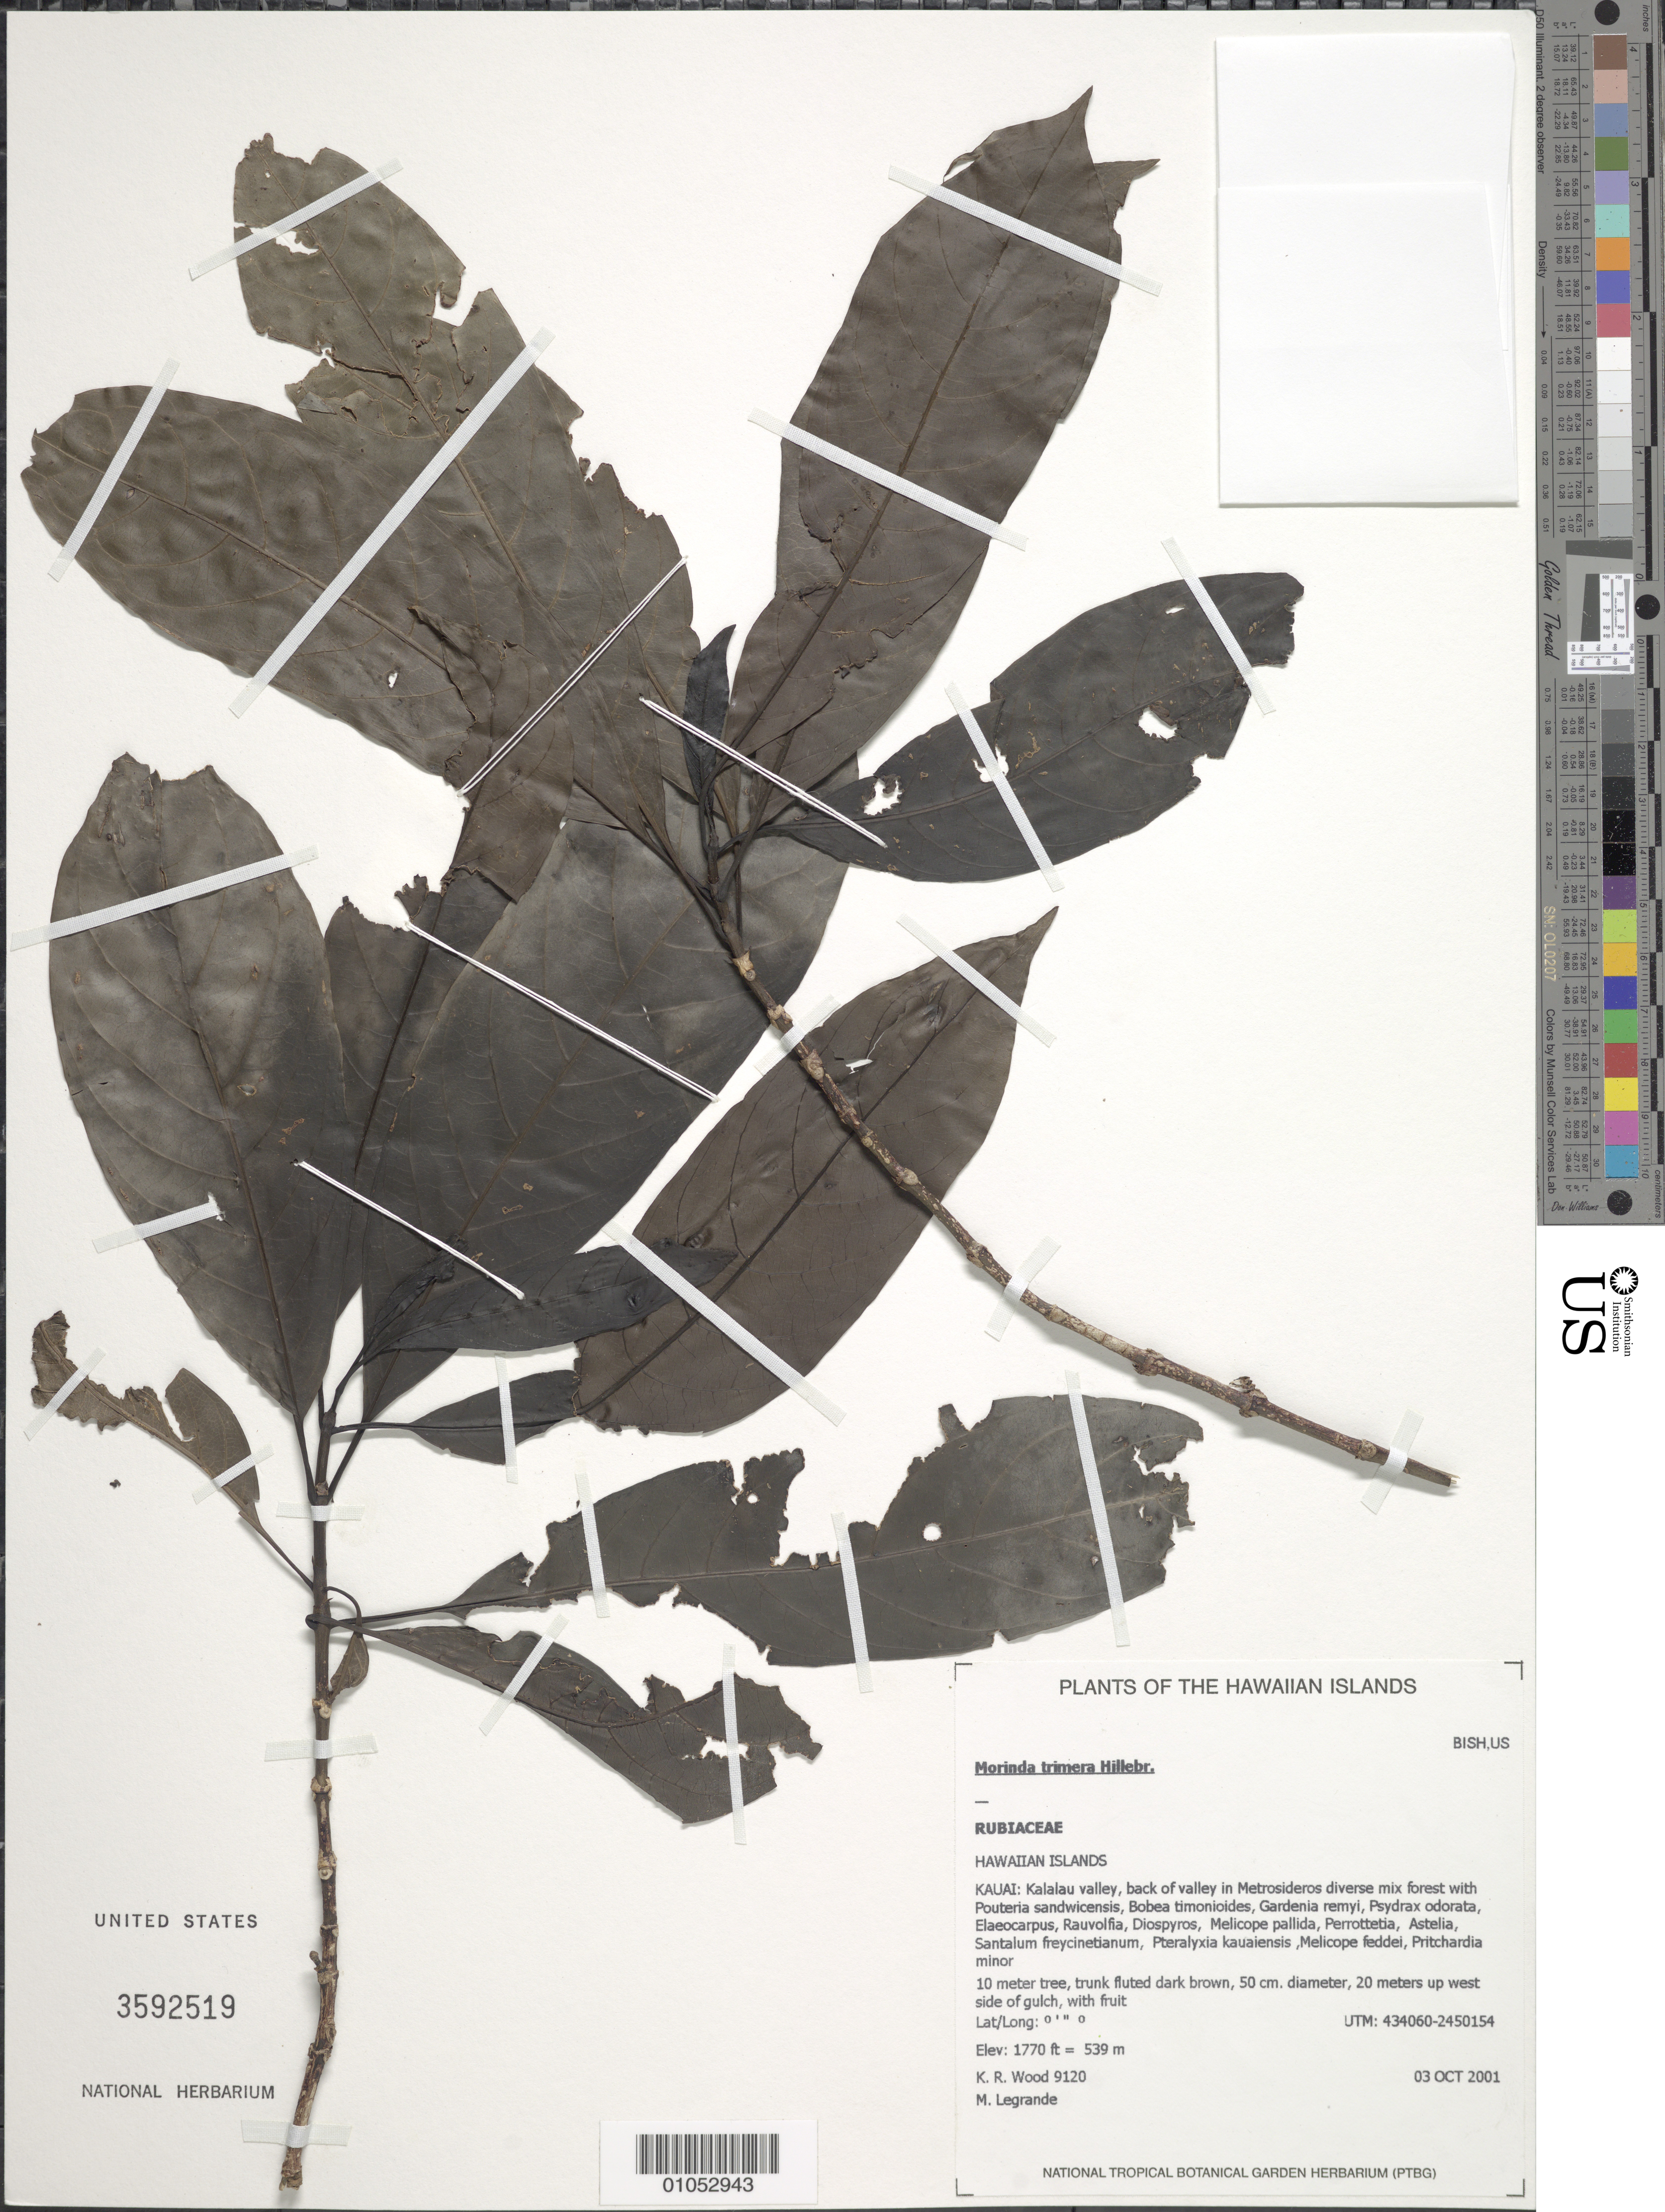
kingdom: Plantae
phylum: Tracheophyta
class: Magnoliopsida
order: Gentianales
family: Rubiaceae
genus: Gynochthodes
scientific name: Gynochthodes trimera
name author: (Hillebr.) Razafim. & B. Bremer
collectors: K. R. Wood & M. LeGrande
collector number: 9120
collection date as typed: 3 Oct 2001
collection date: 2001-10-03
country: United States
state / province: Hawaii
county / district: Kaui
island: Kaua'i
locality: Kalalau valley, back of valley.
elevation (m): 539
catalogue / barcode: US 3592519